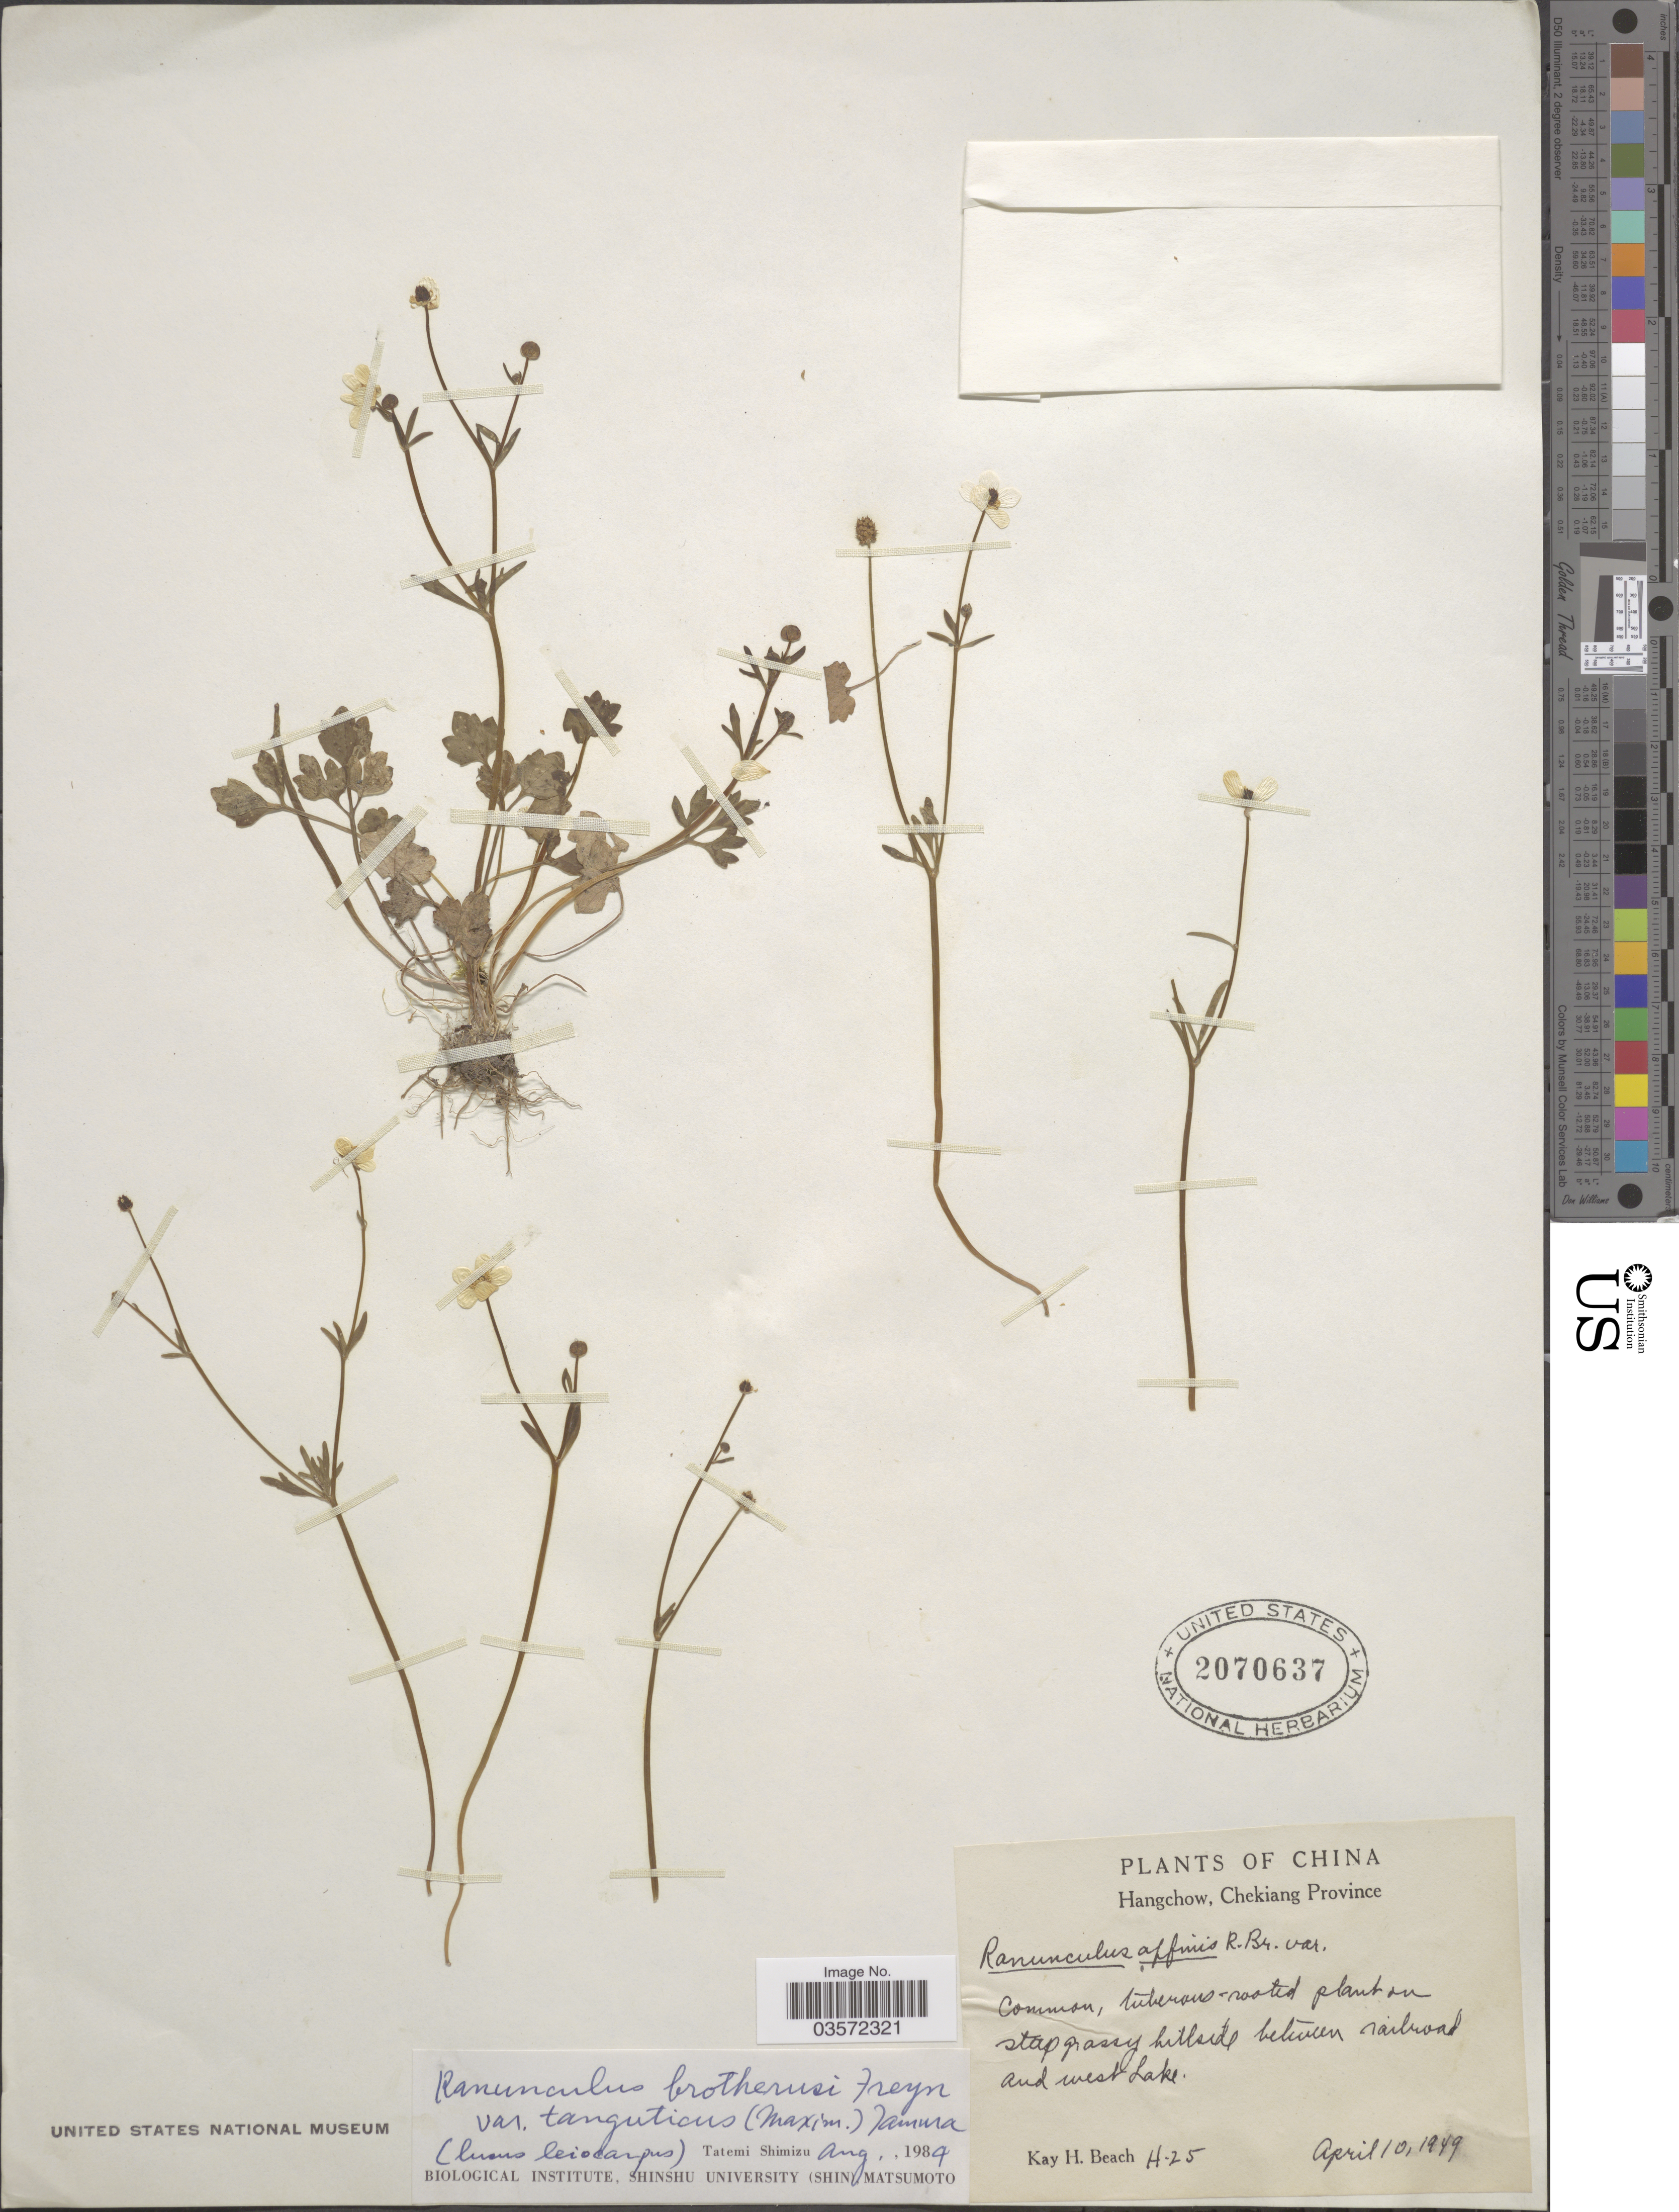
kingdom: Plantae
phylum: Tracheophyta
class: Magnoliopsida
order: Ranunculales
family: Ranunculaceae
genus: Ranunculus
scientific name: Ranunculus brotherusii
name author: Freyn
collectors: K. H. Beach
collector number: H-25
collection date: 1949-04-10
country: China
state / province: Zhejiang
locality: Hangchow, Chekiang Province. Between railroad and west Lake.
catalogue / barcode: US 2070637